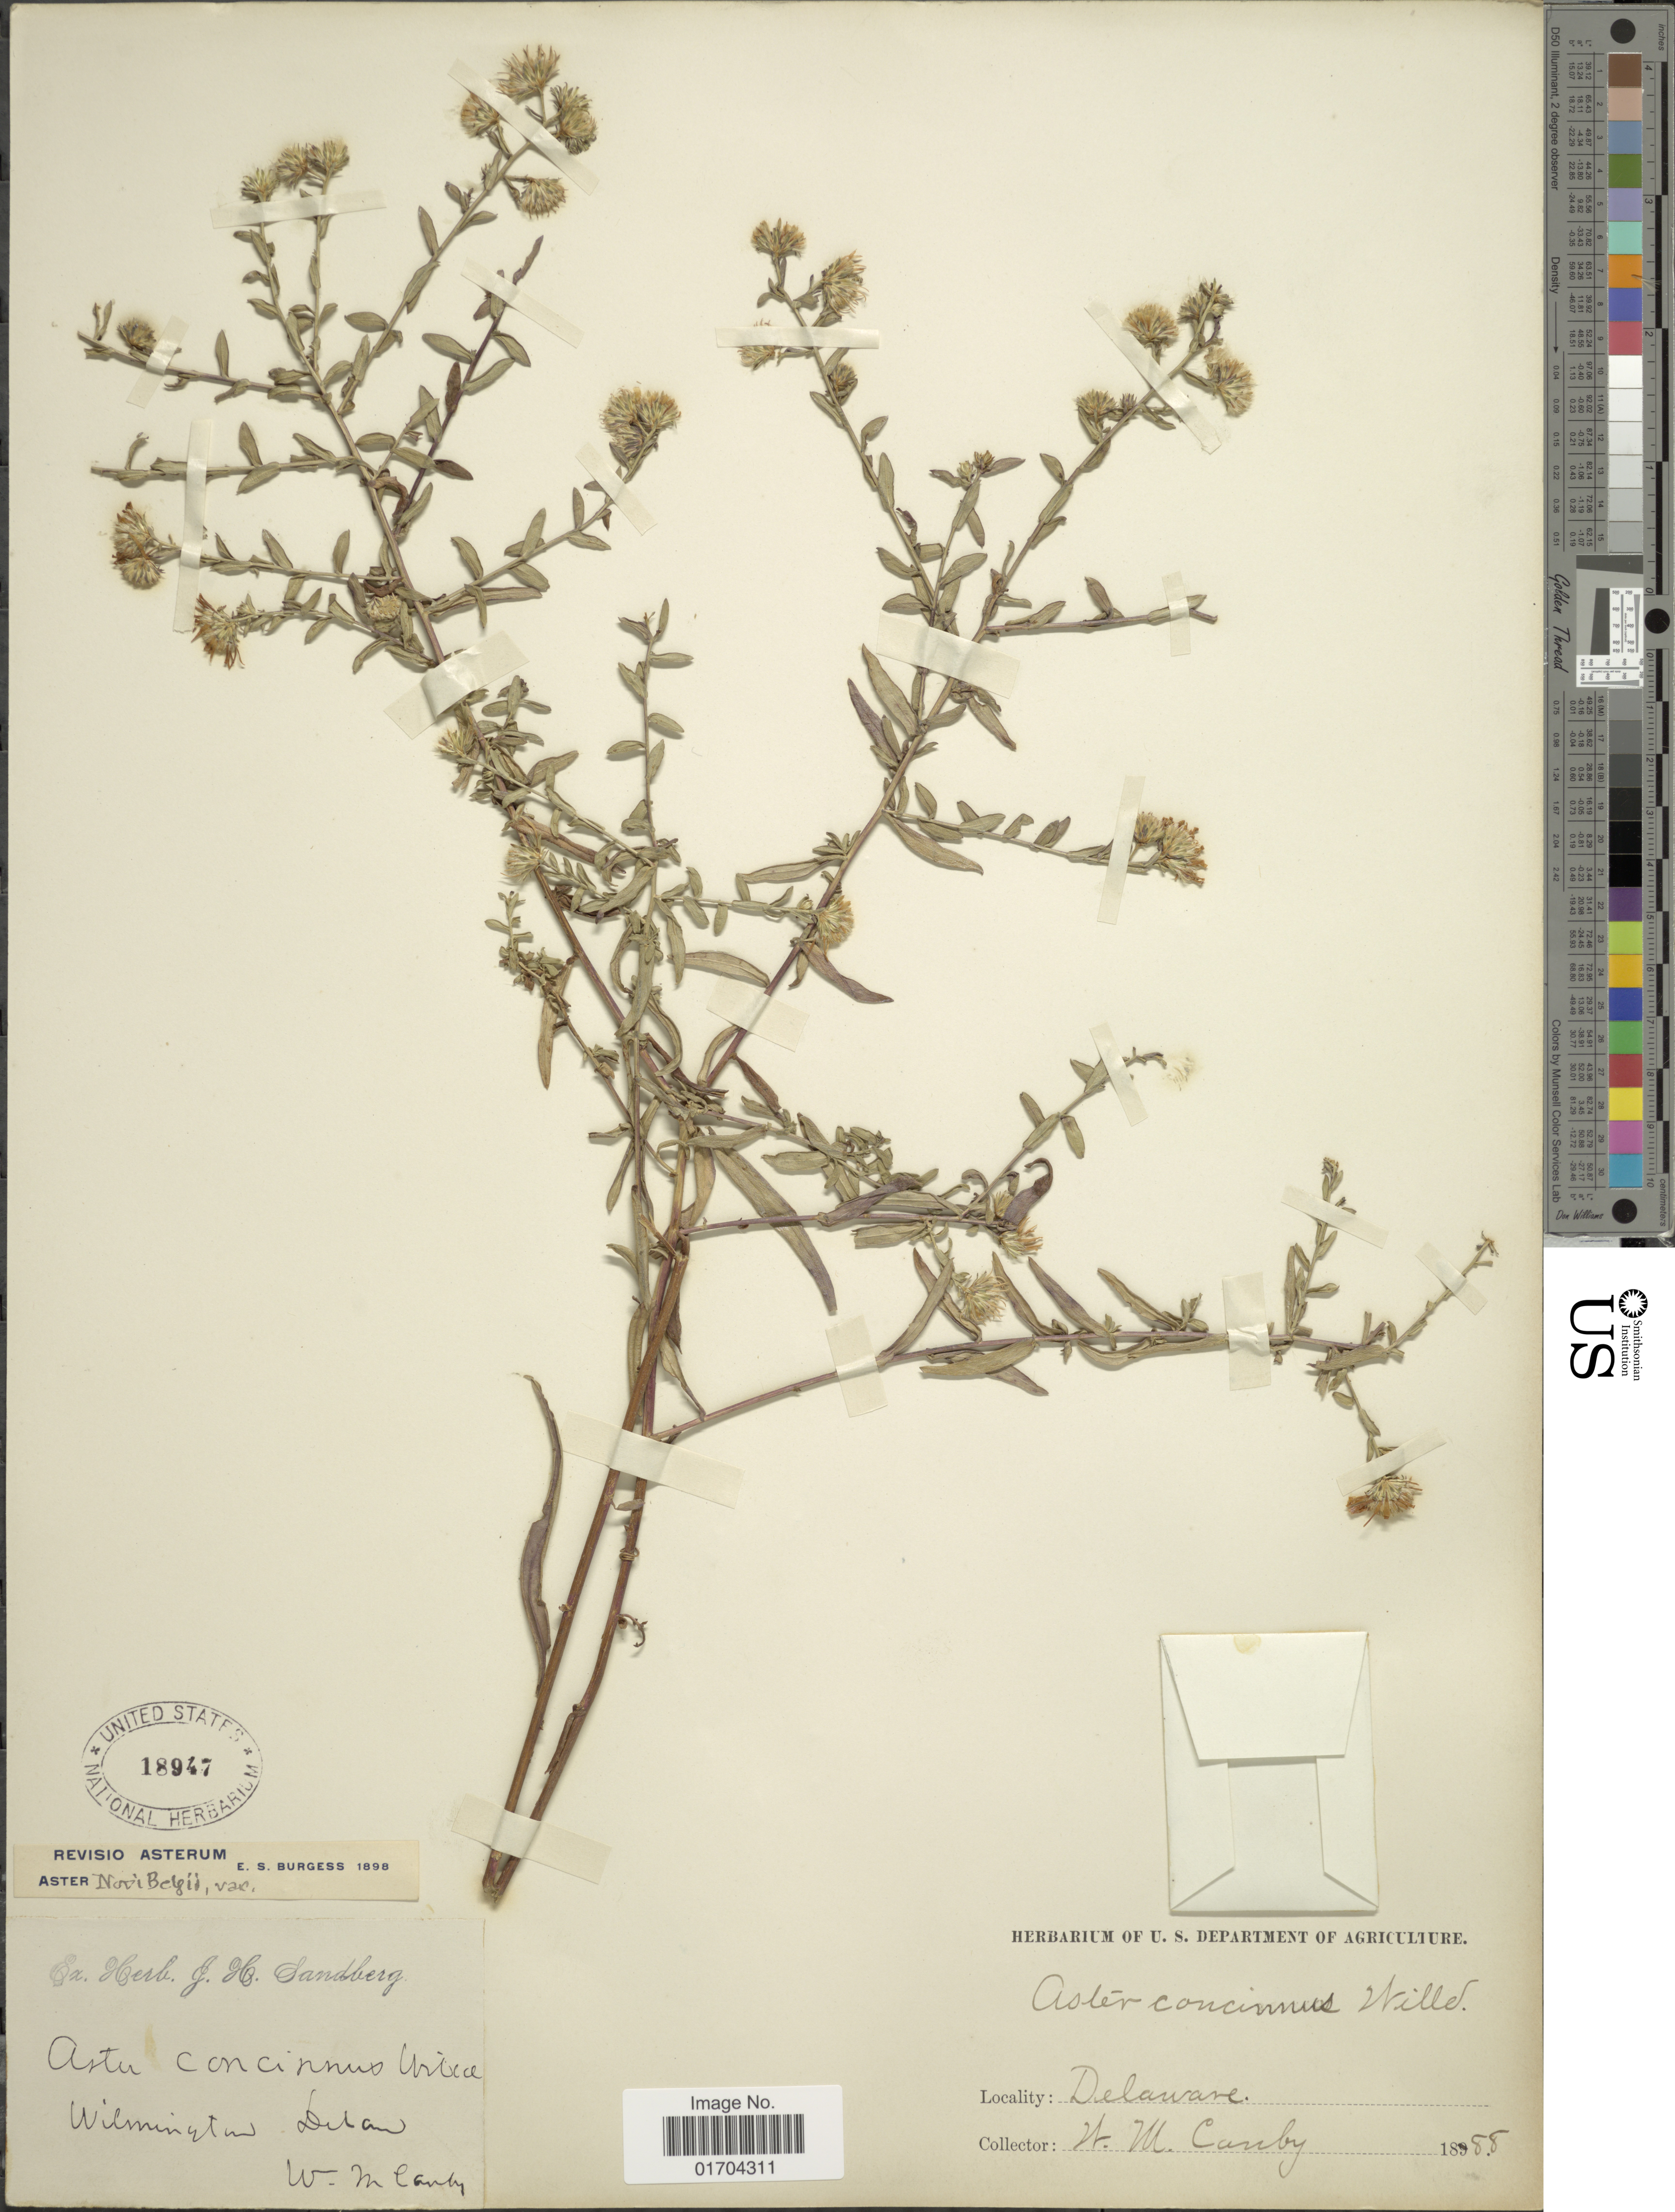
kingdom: Plantae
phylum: Tracheophyta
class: Magnoliopsida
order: Asterales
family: Asteraceae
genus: Symphyotrichum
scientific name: Symphyotrichum sp.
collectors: W. M. Canby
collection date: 1888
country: United States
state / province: Delaware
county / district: New Castle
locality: Wilmington.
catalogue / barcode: US 18947